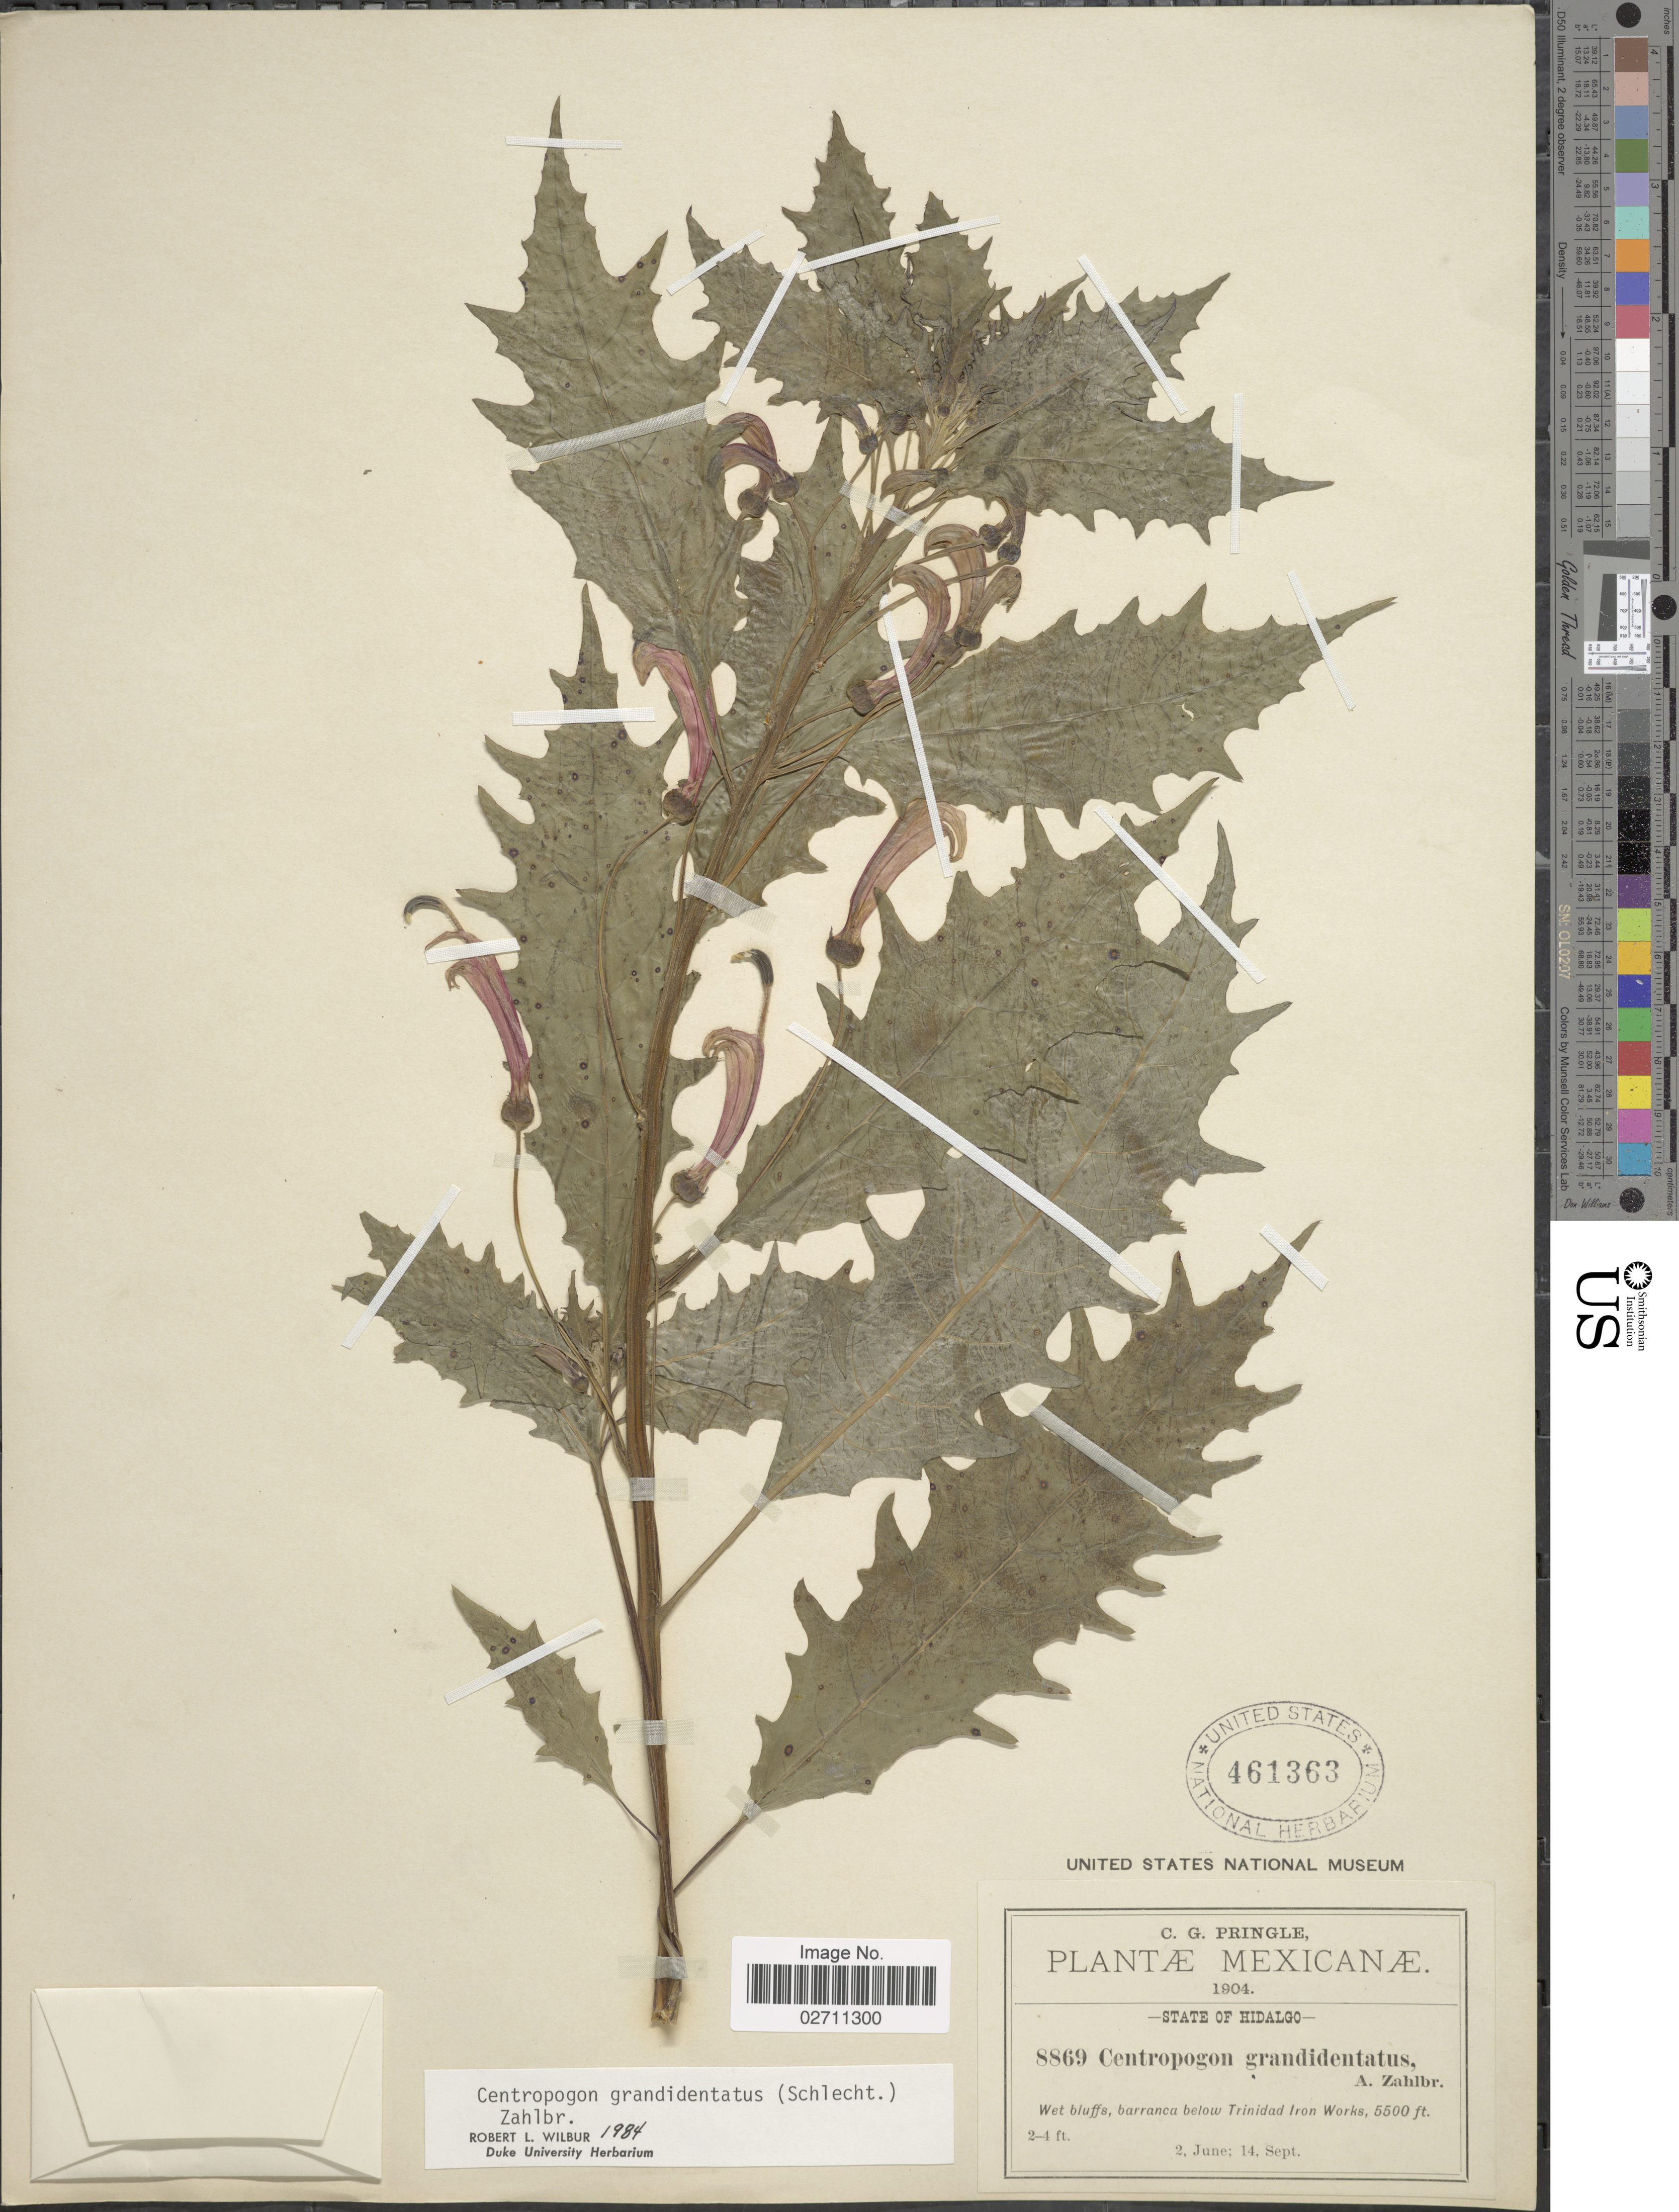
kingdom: Plantae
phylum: Tracheophyta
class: Magnoliopsida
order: Asterales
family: Campanulaceae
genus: Centropogon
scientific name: Centropogon grandidentatus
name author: (Schltdl.) Zahlbr.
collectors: C. G. Pringle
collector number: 8869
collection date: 1904-06-02/1904-09-14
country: Mexico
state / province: Hidalgo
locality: Wet bluffs, barranca below Trinidad Iron Works.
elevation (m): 1676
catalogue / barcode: US 461363